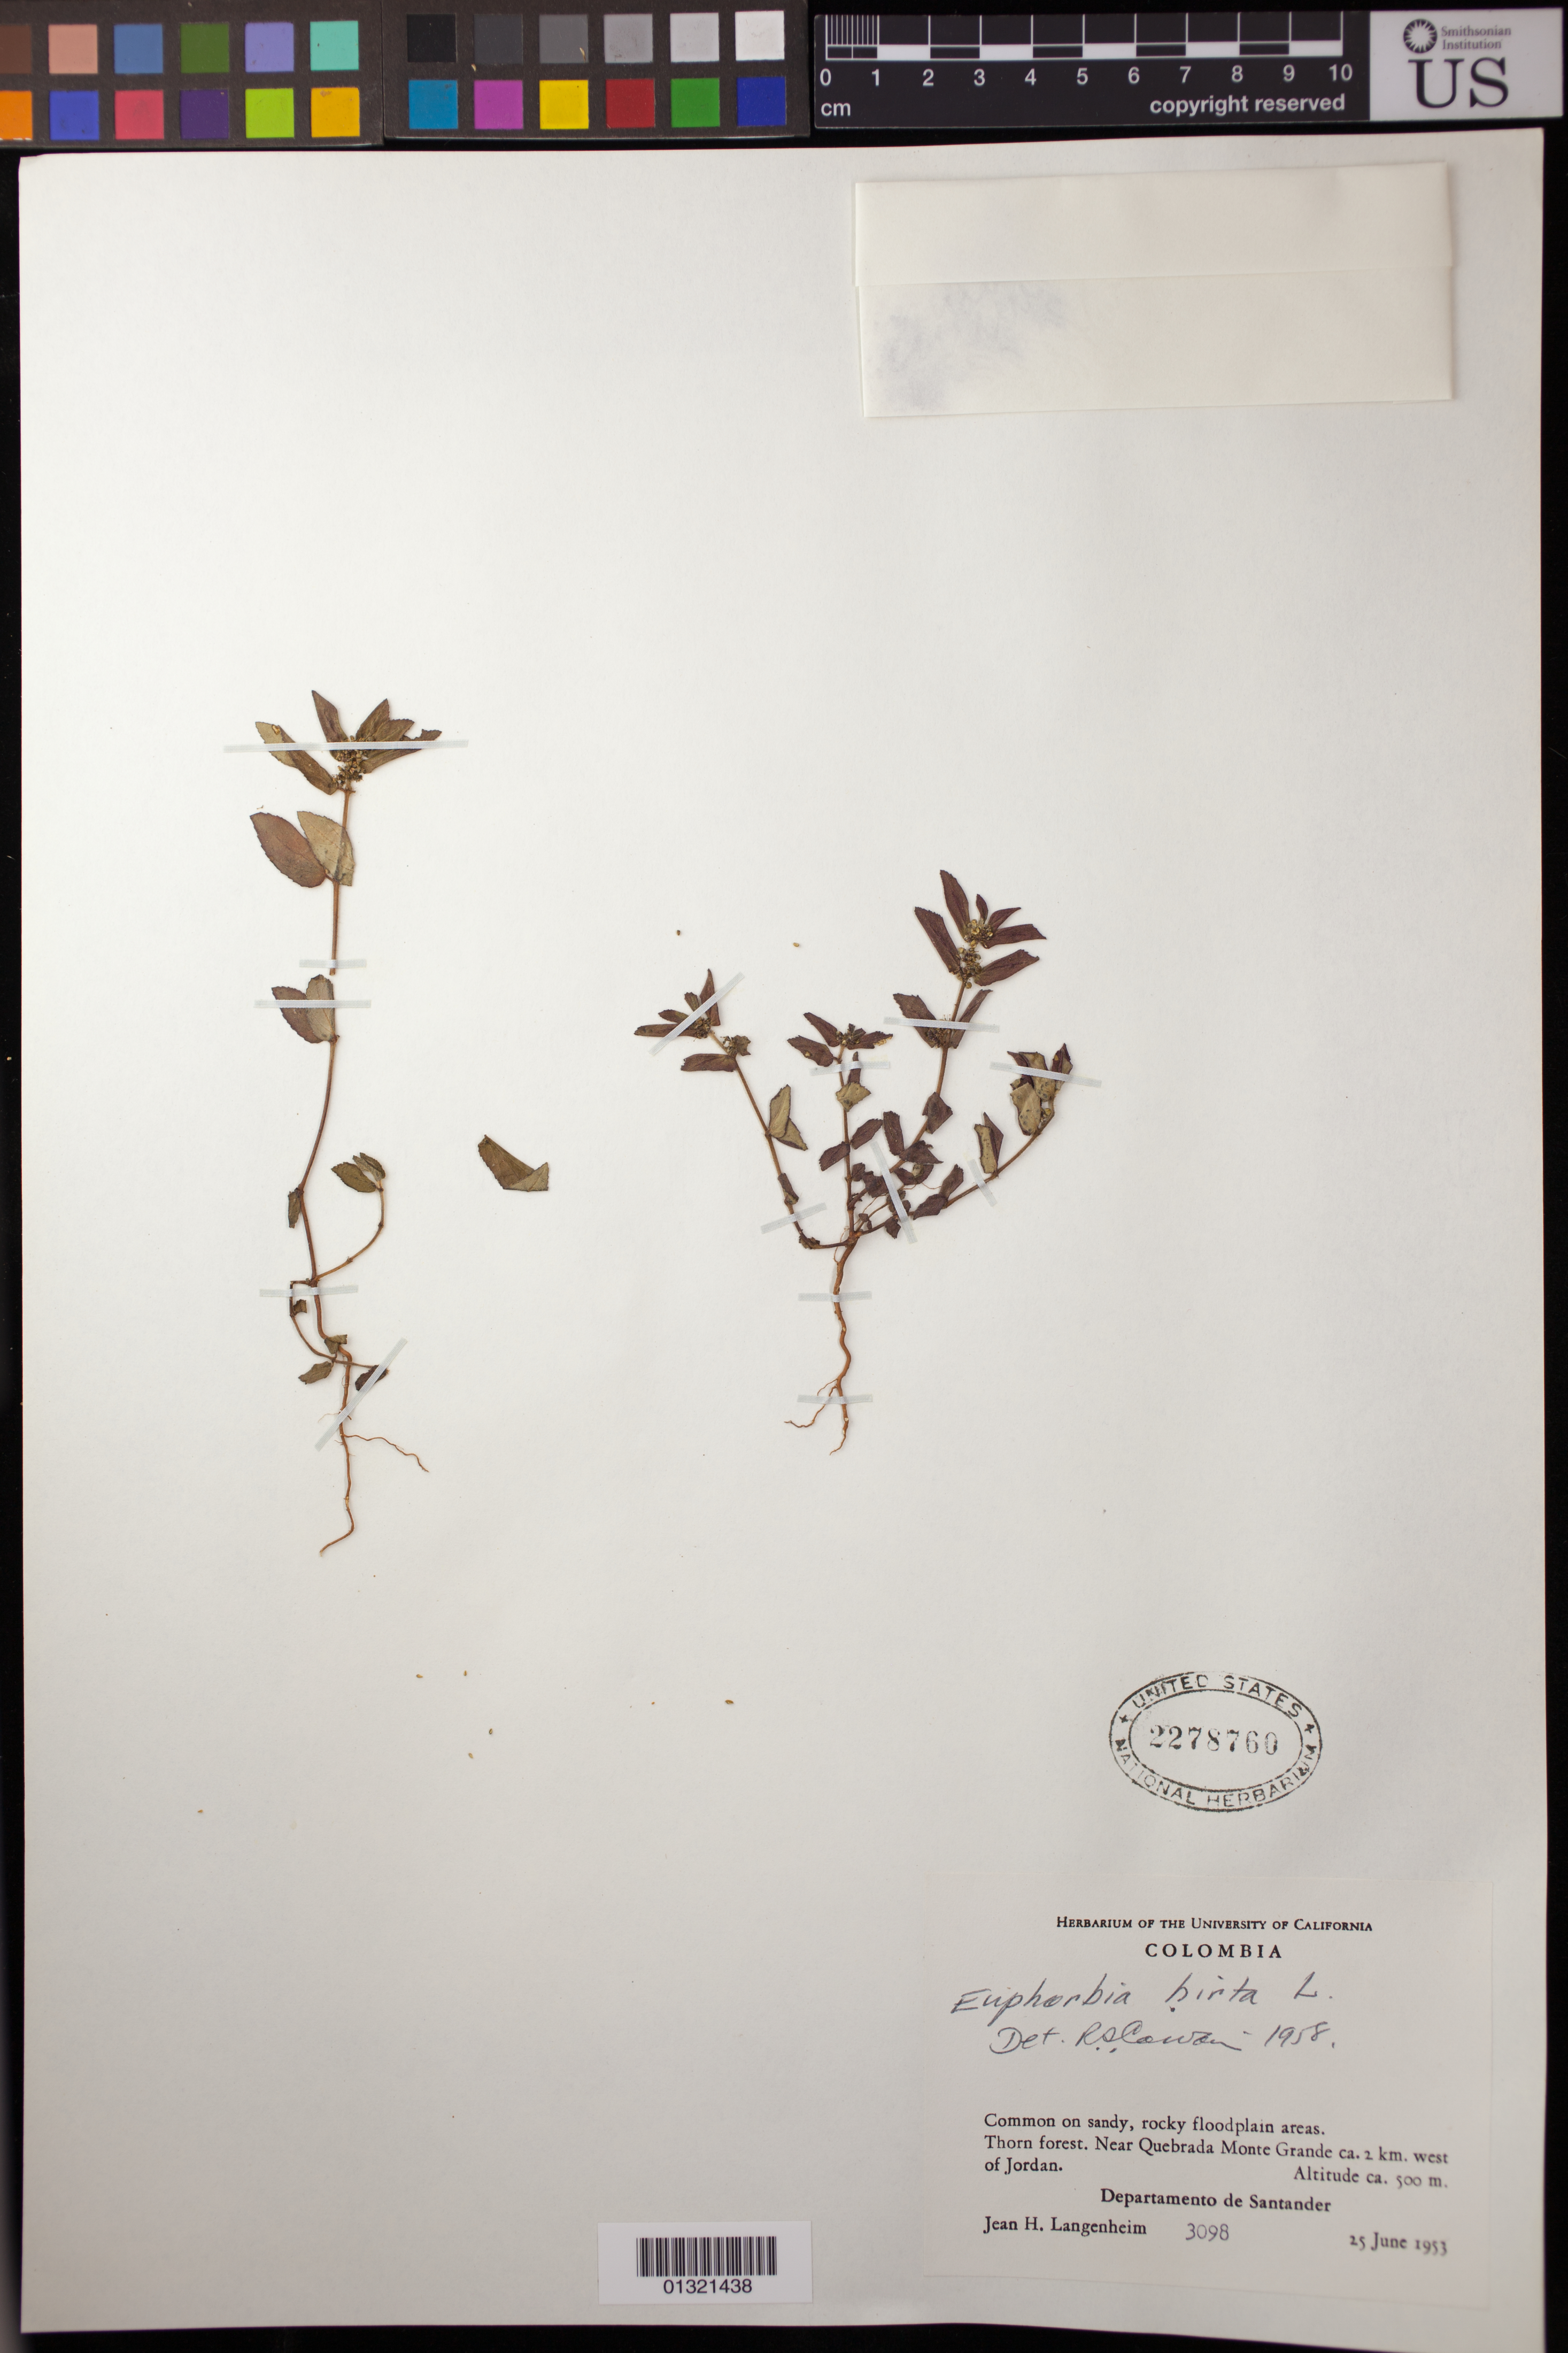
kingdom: Plantae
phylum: Tracheophyta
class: Magnoliopsida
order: Malpighiales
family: Euphorbiaceae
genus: Euphorbia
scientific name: Euphorbia hirta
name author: L.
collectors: J. H. Langenheim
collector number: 3098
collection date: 1953-06-25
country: Colombia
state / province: Santander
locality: Near Quebrada Monte Grande ca. 2 km. west of Jordan.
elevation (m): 500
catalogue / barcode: US 2278760